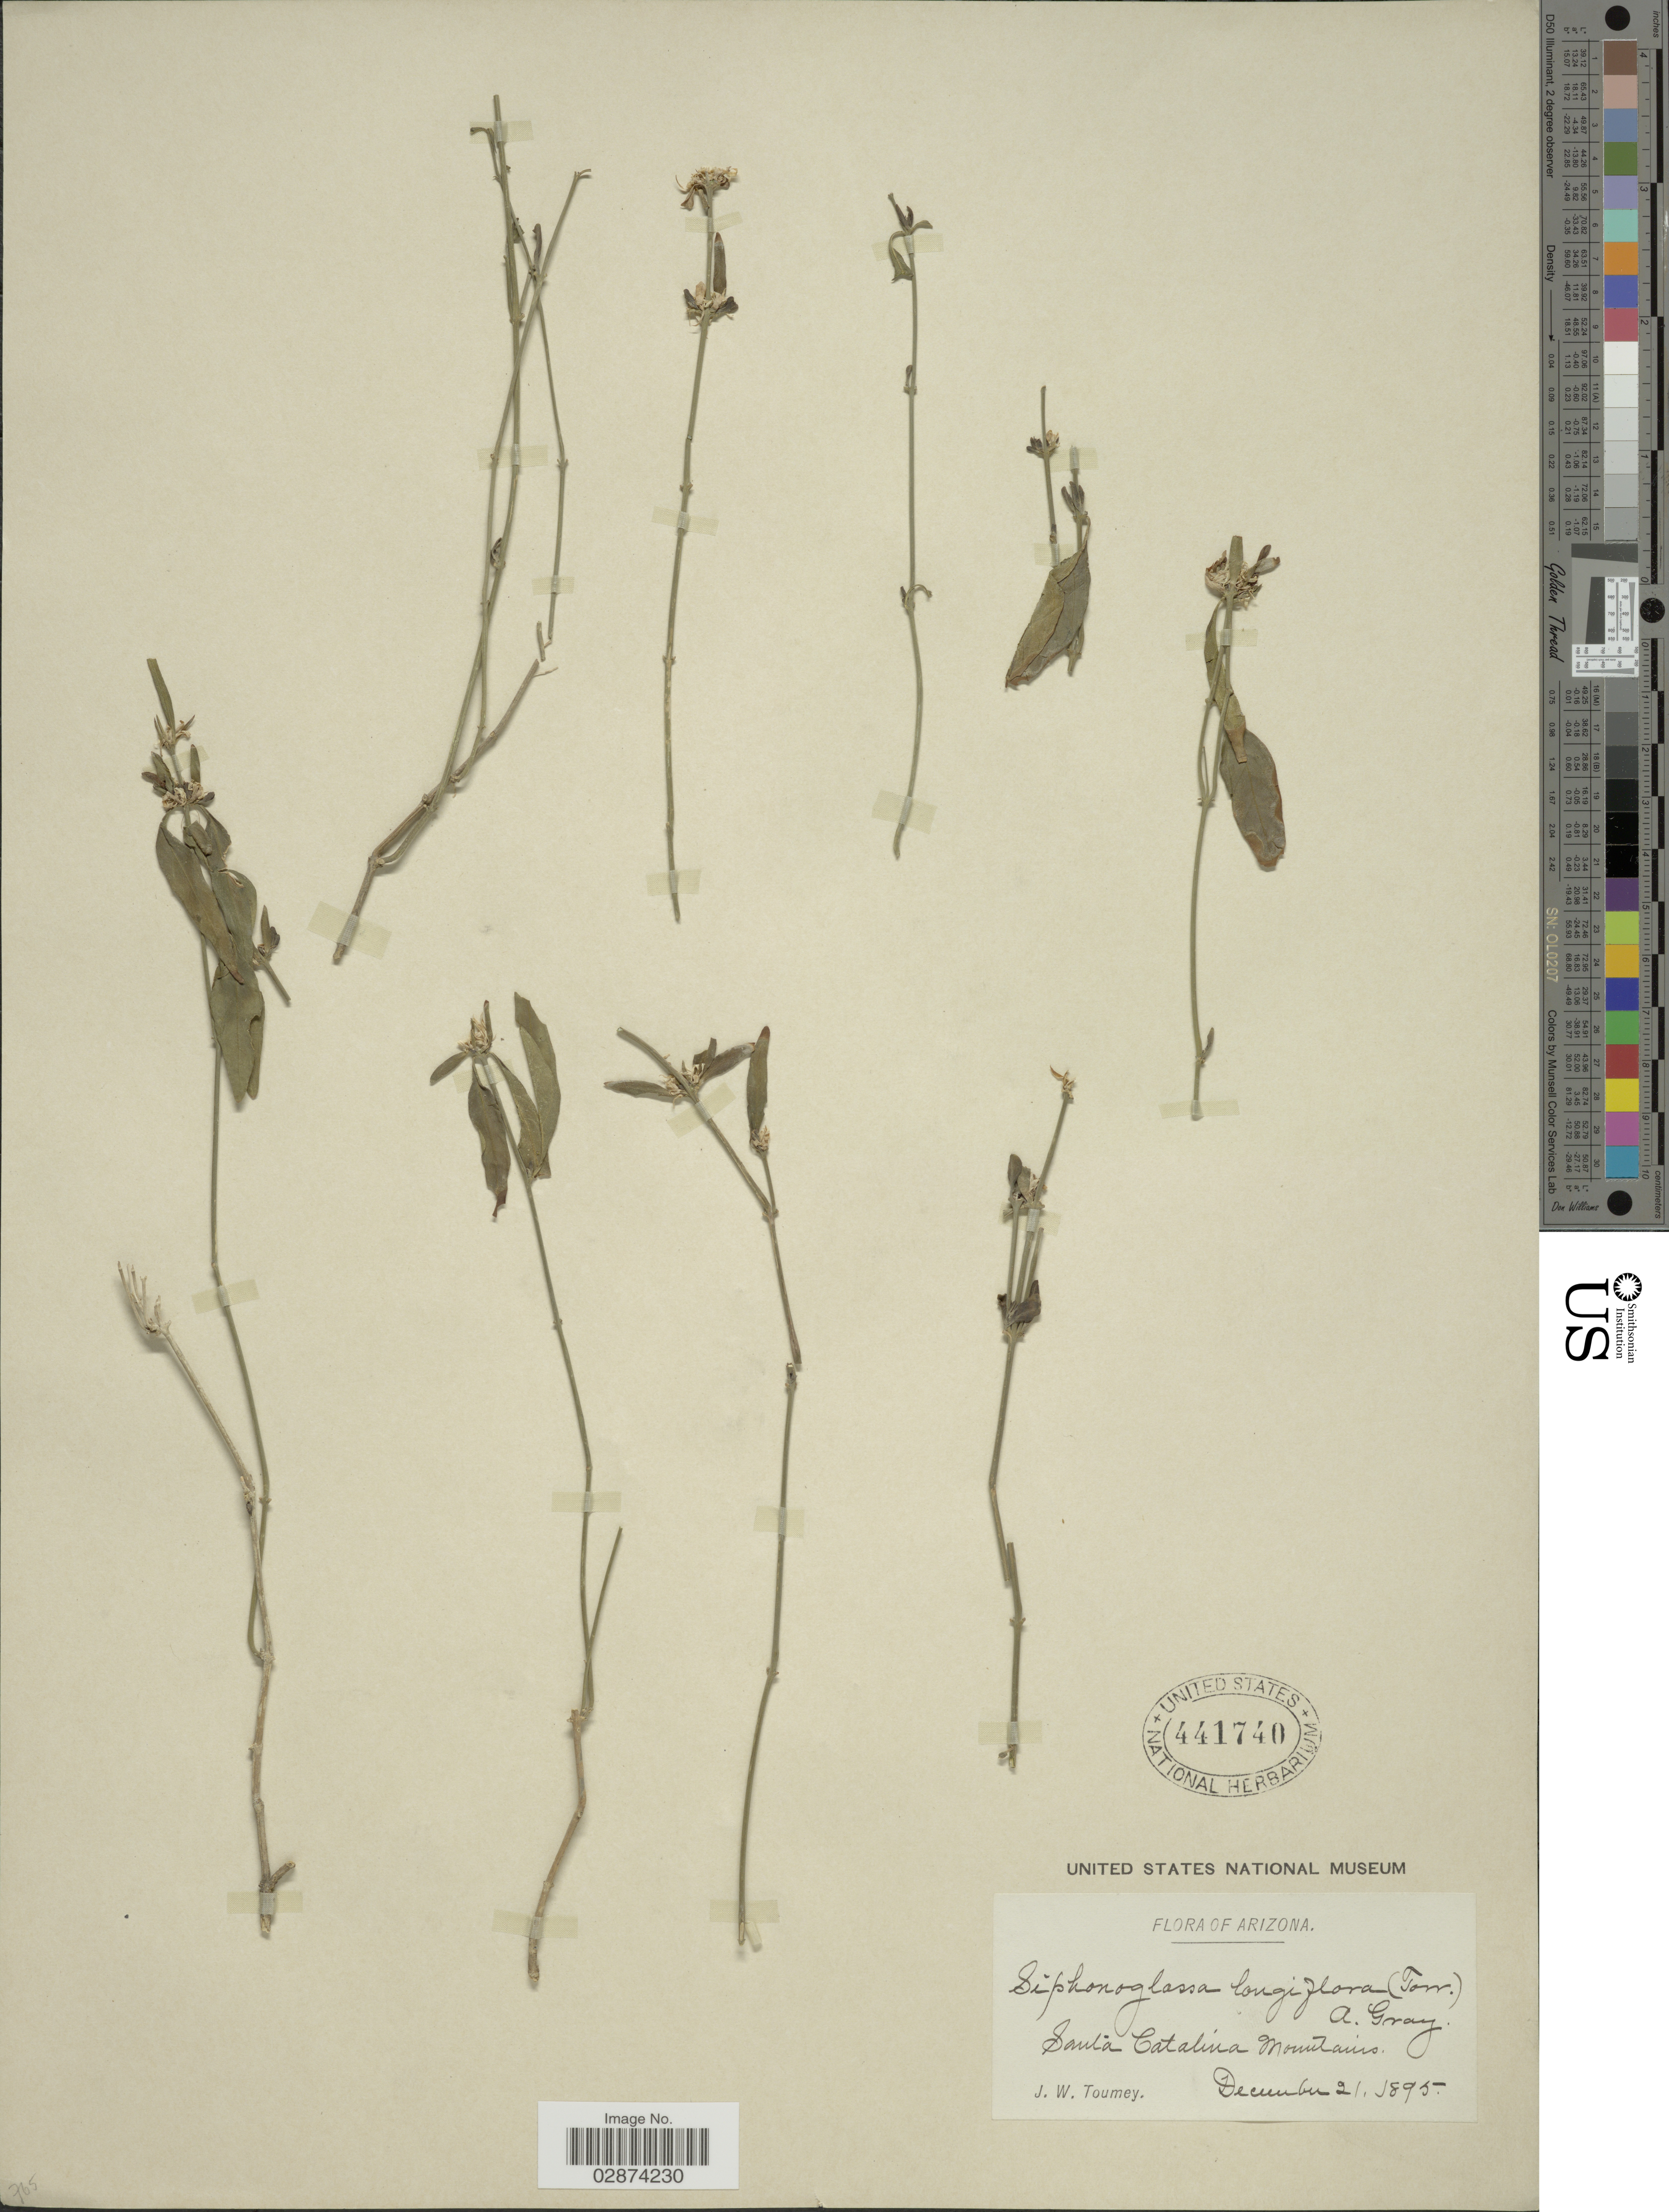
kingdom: Plantae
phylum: Tracheophyta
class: Magnoliopsida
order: Lamiales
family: Acanthaceae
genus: Justicia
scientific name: Justicia longii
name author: Hilsenb.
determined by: Fisher, Amanda, (LOB), California State University, Long Beach (UNITED STATES)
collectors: J. W. Toumey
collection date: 1895-12-21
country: United States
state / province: Arizona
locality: Santa Catalina Mountains.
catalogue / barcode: US 441740